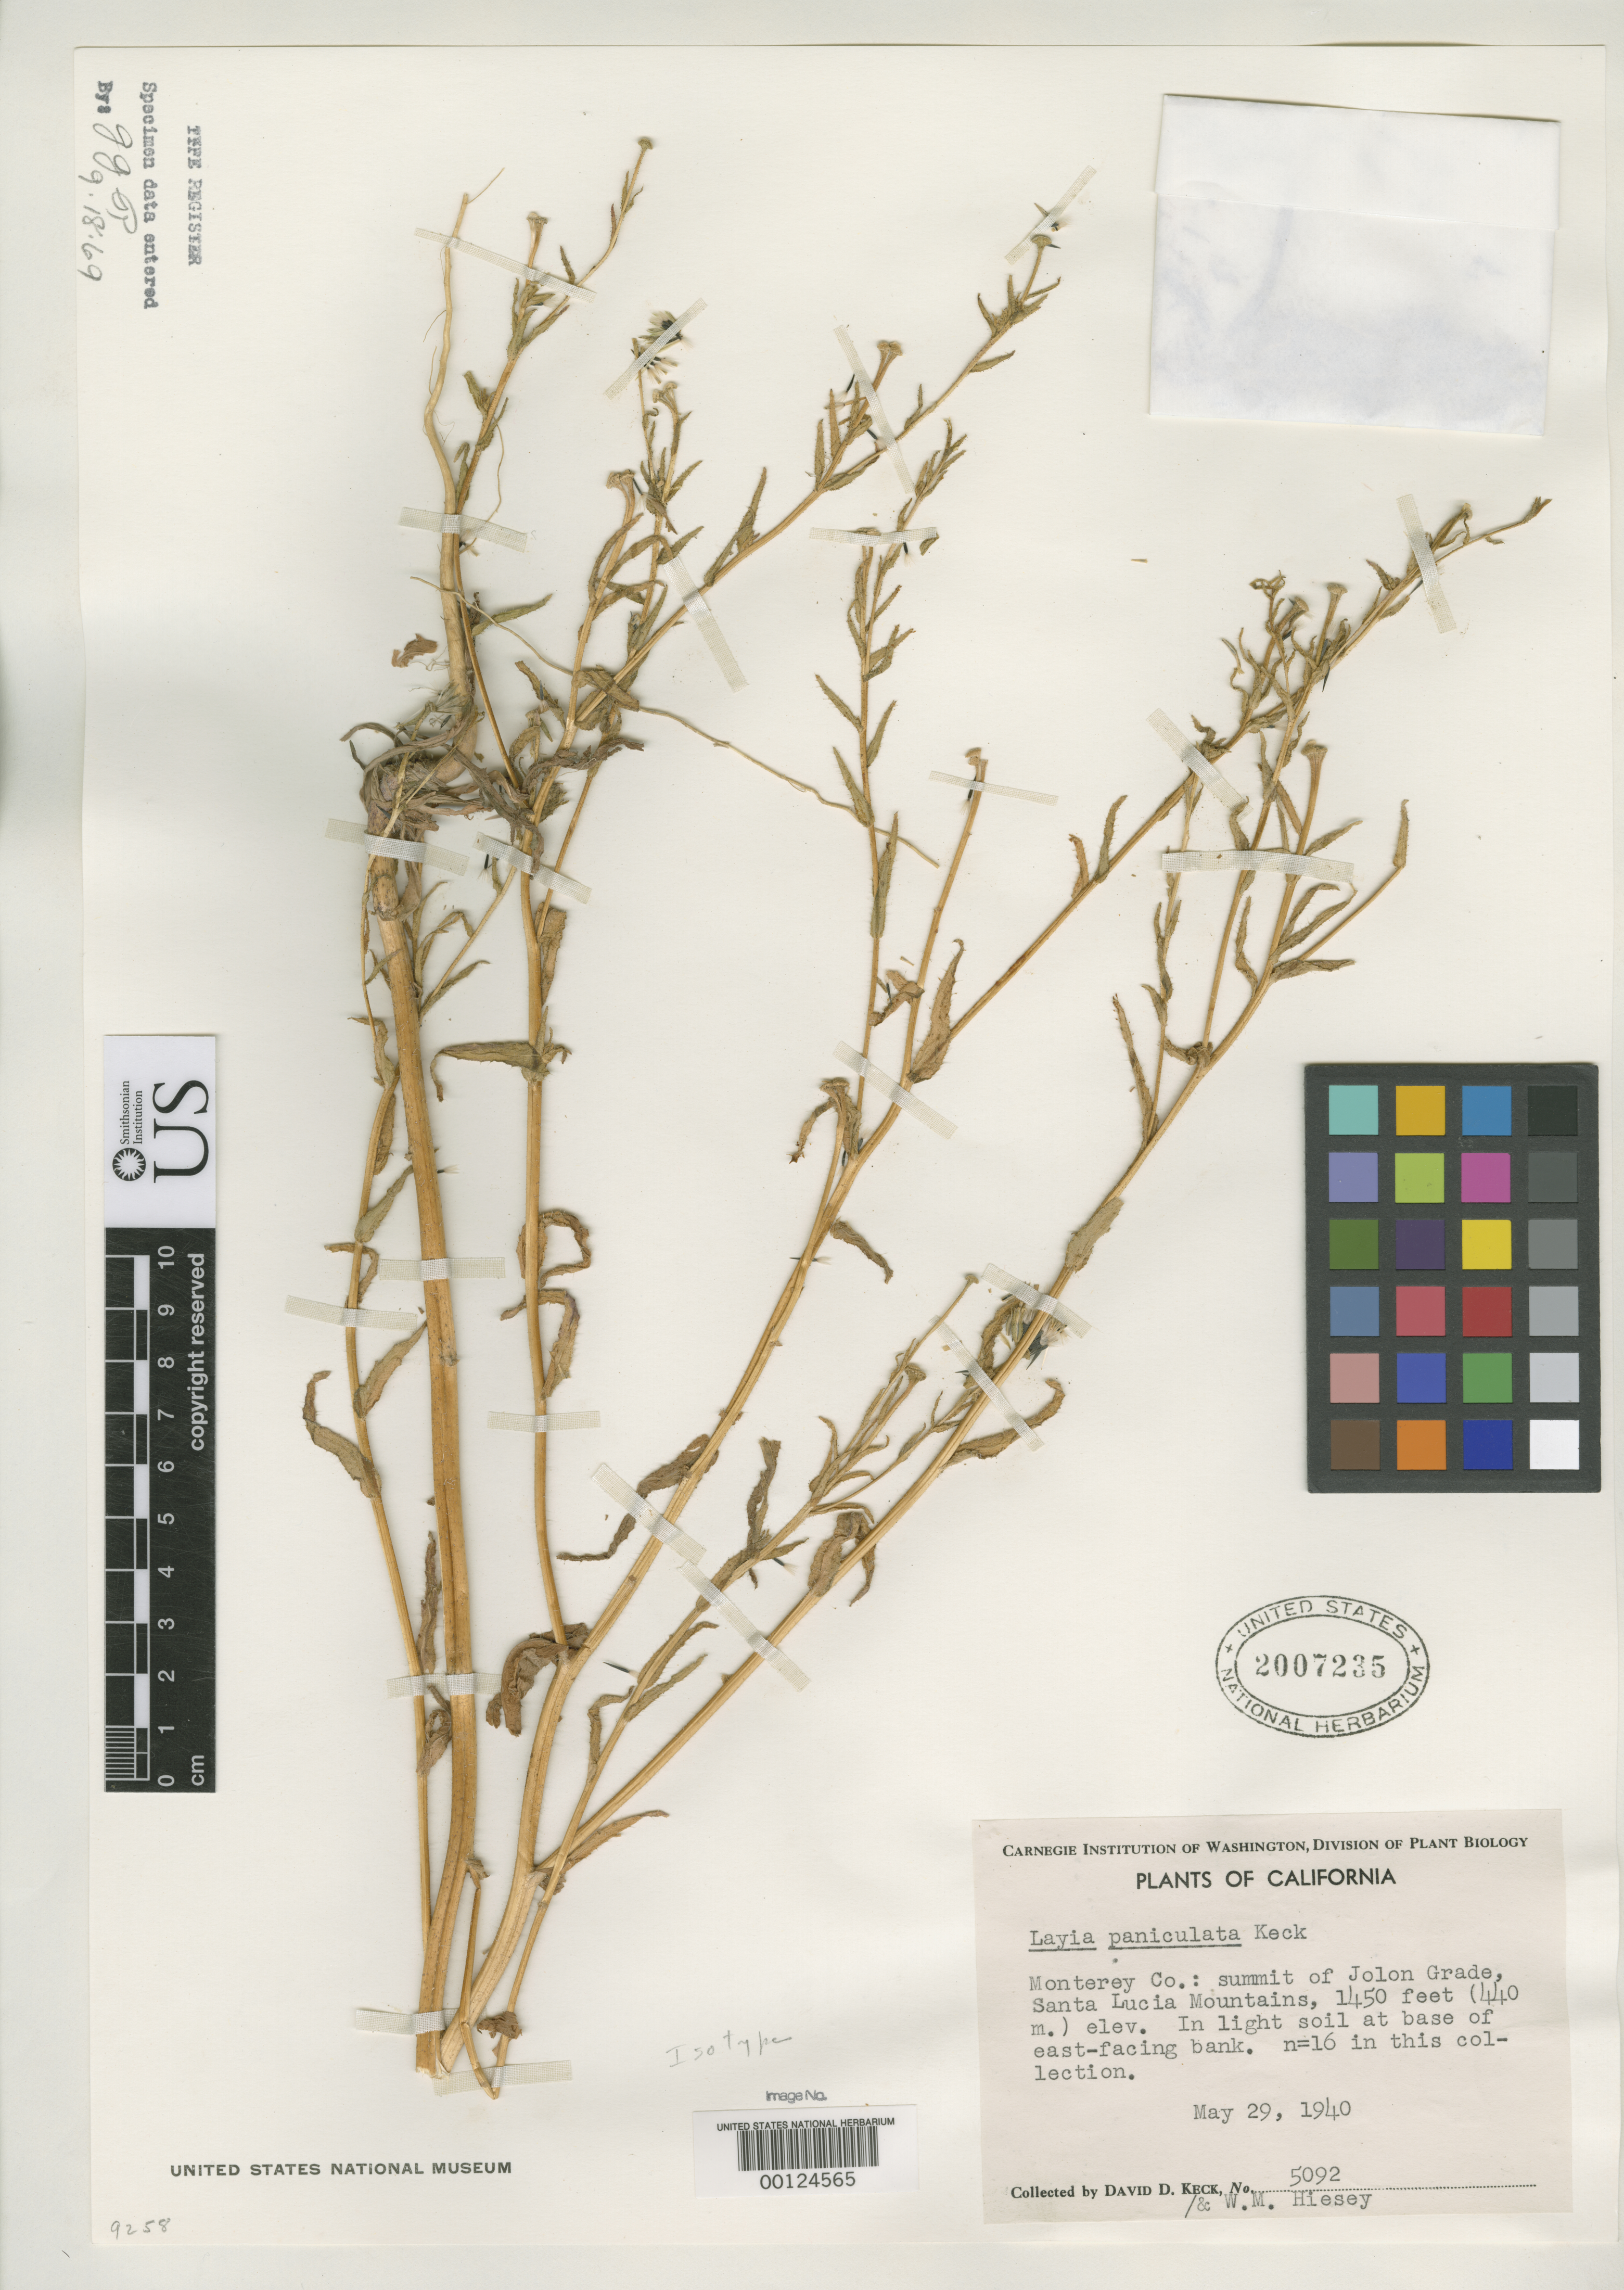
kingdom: Plantae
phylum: Tracheophyta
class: Magnoliopsida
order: Asterales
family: Asteraceae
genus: Layia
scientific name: Layia paniculata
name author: D.D. Keck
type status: Isotype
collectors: D. D. Keck & W. Hiesey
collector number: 5092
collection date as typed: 29 May 1940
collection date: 1940-05-29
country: United States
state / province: California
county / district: Monterey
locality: Jolan Grade.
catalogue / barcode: US 2007235